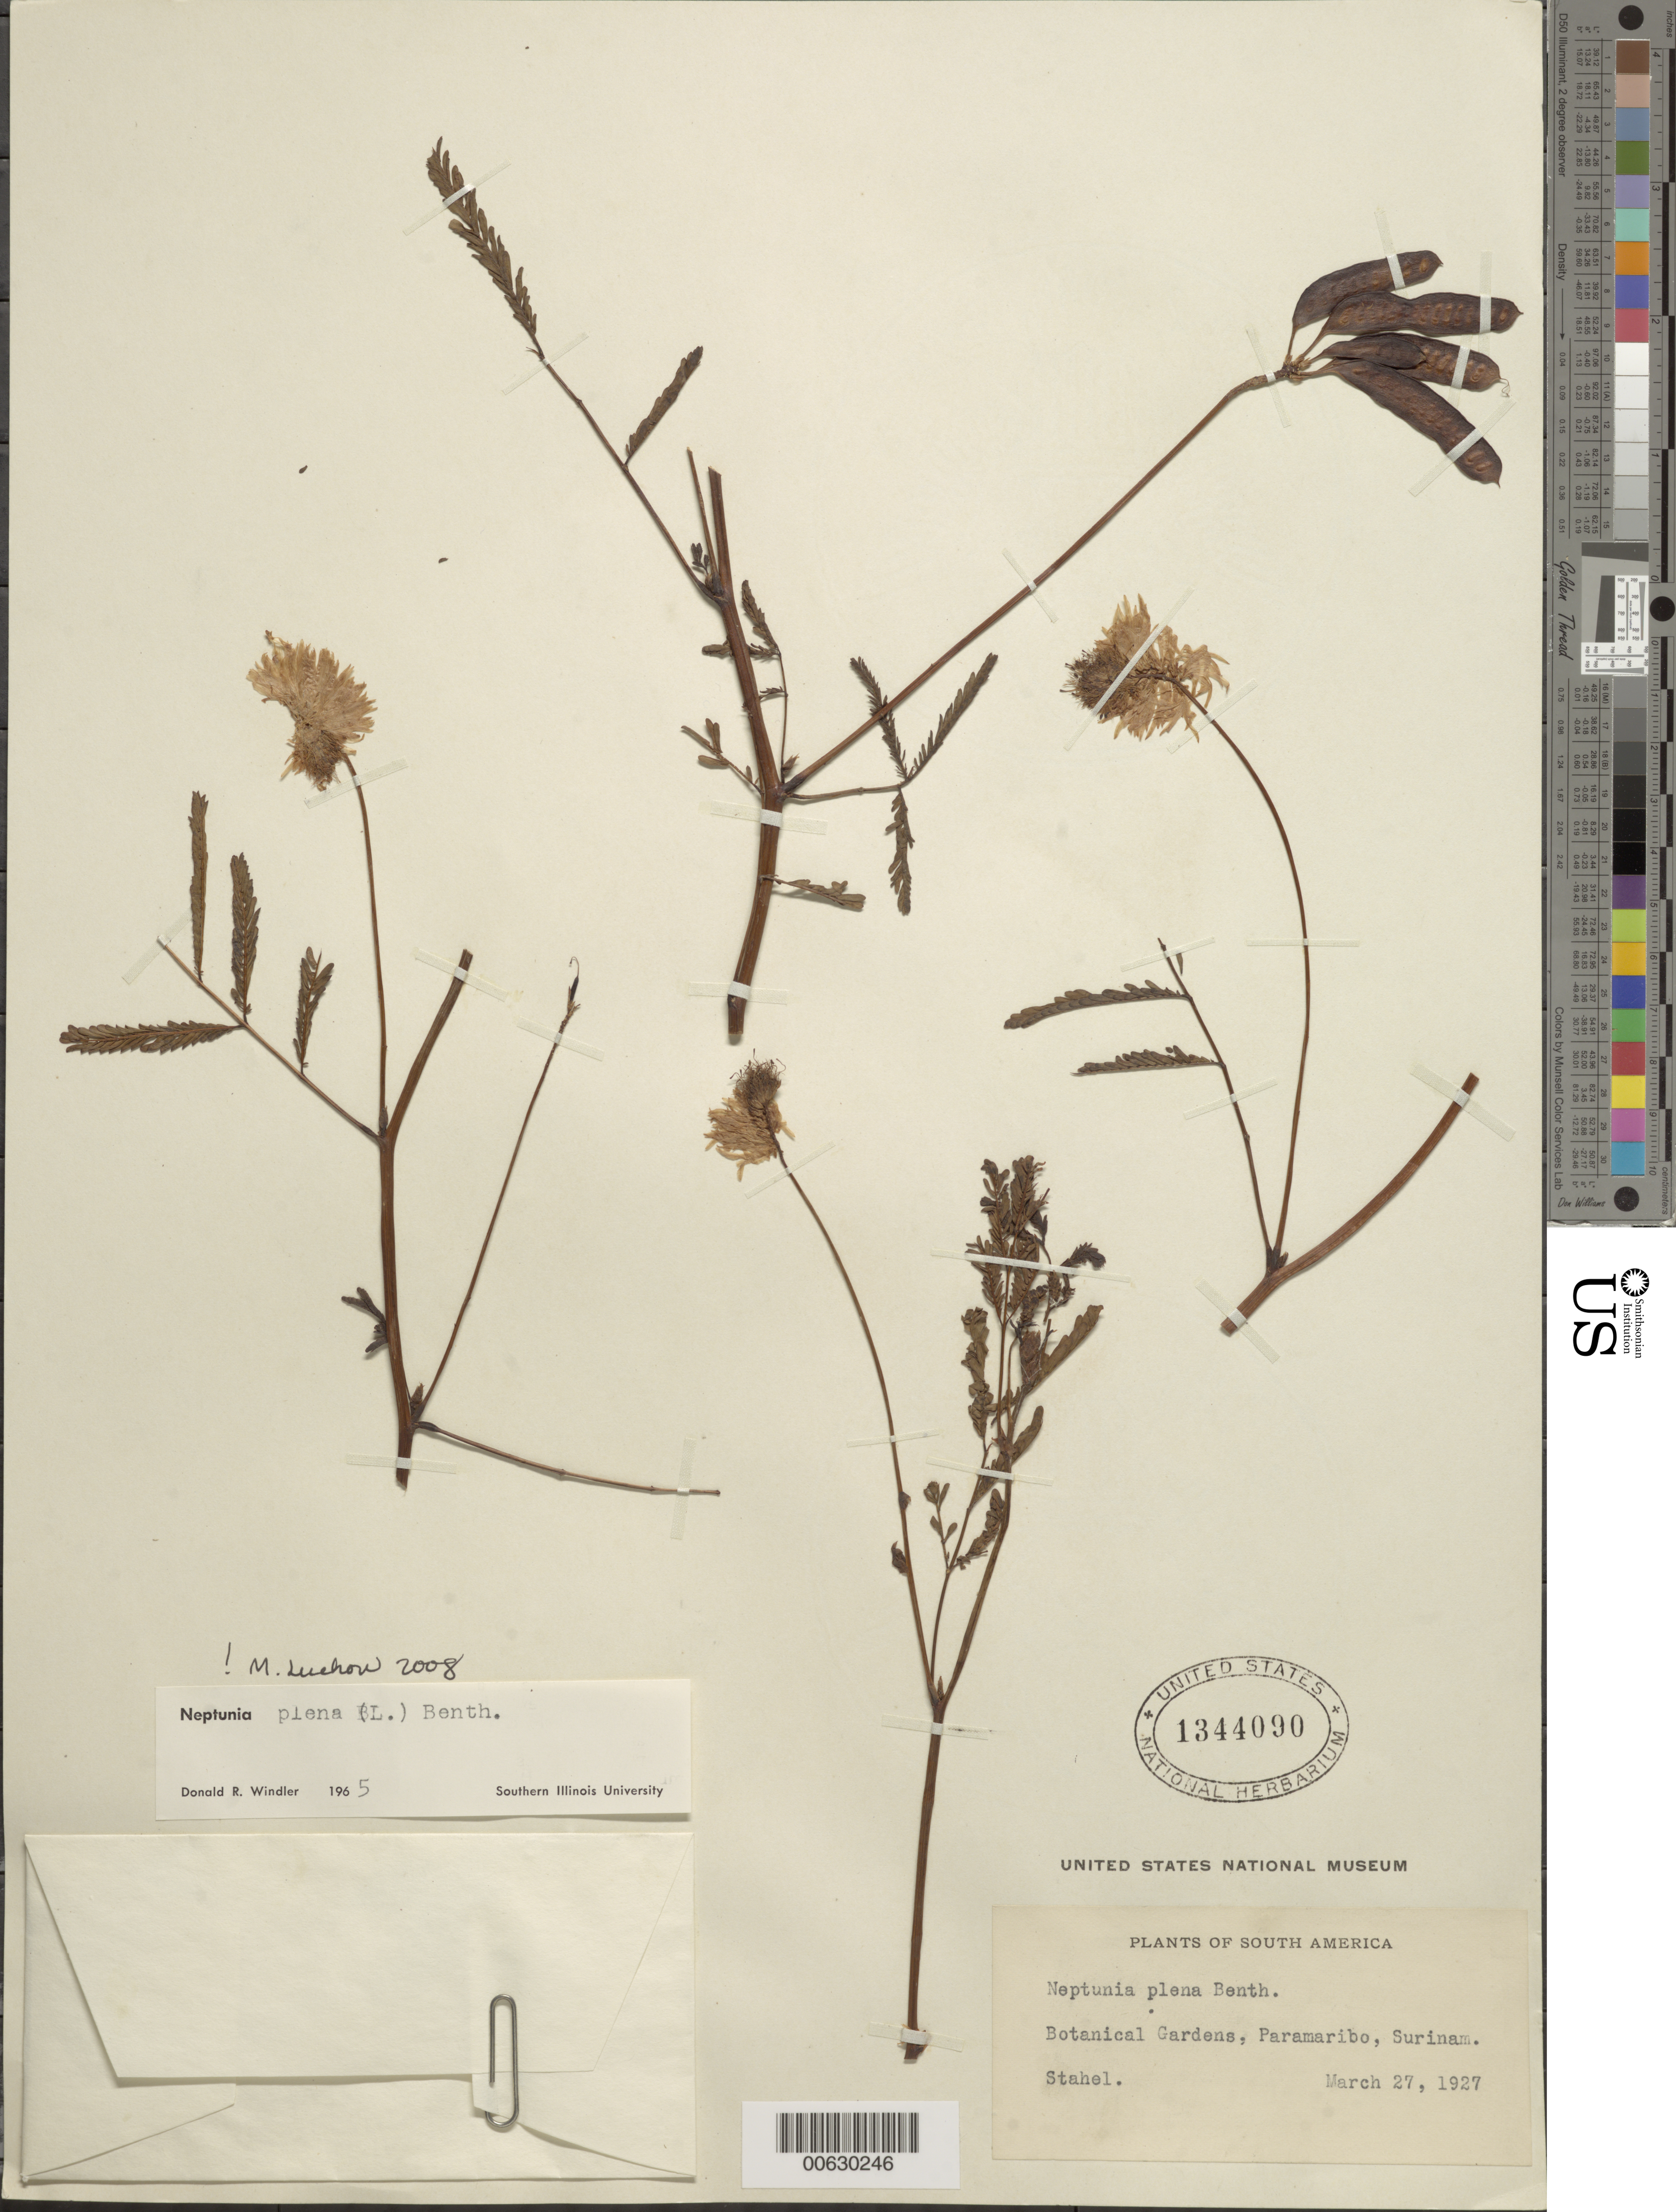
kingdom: Plantae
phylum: Tracheophyta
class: Magnoliopsida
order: Fabales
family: Fabaceae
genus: Neptunia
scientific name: Neptunia plena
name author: (L.) Benth.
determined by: Windler, D. R.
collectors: G. Stahel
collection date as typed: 27-Mar-27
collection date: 1927-03-27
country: Suriname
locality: Paramaribo, Botanical Gardens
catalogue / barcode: US 1344090